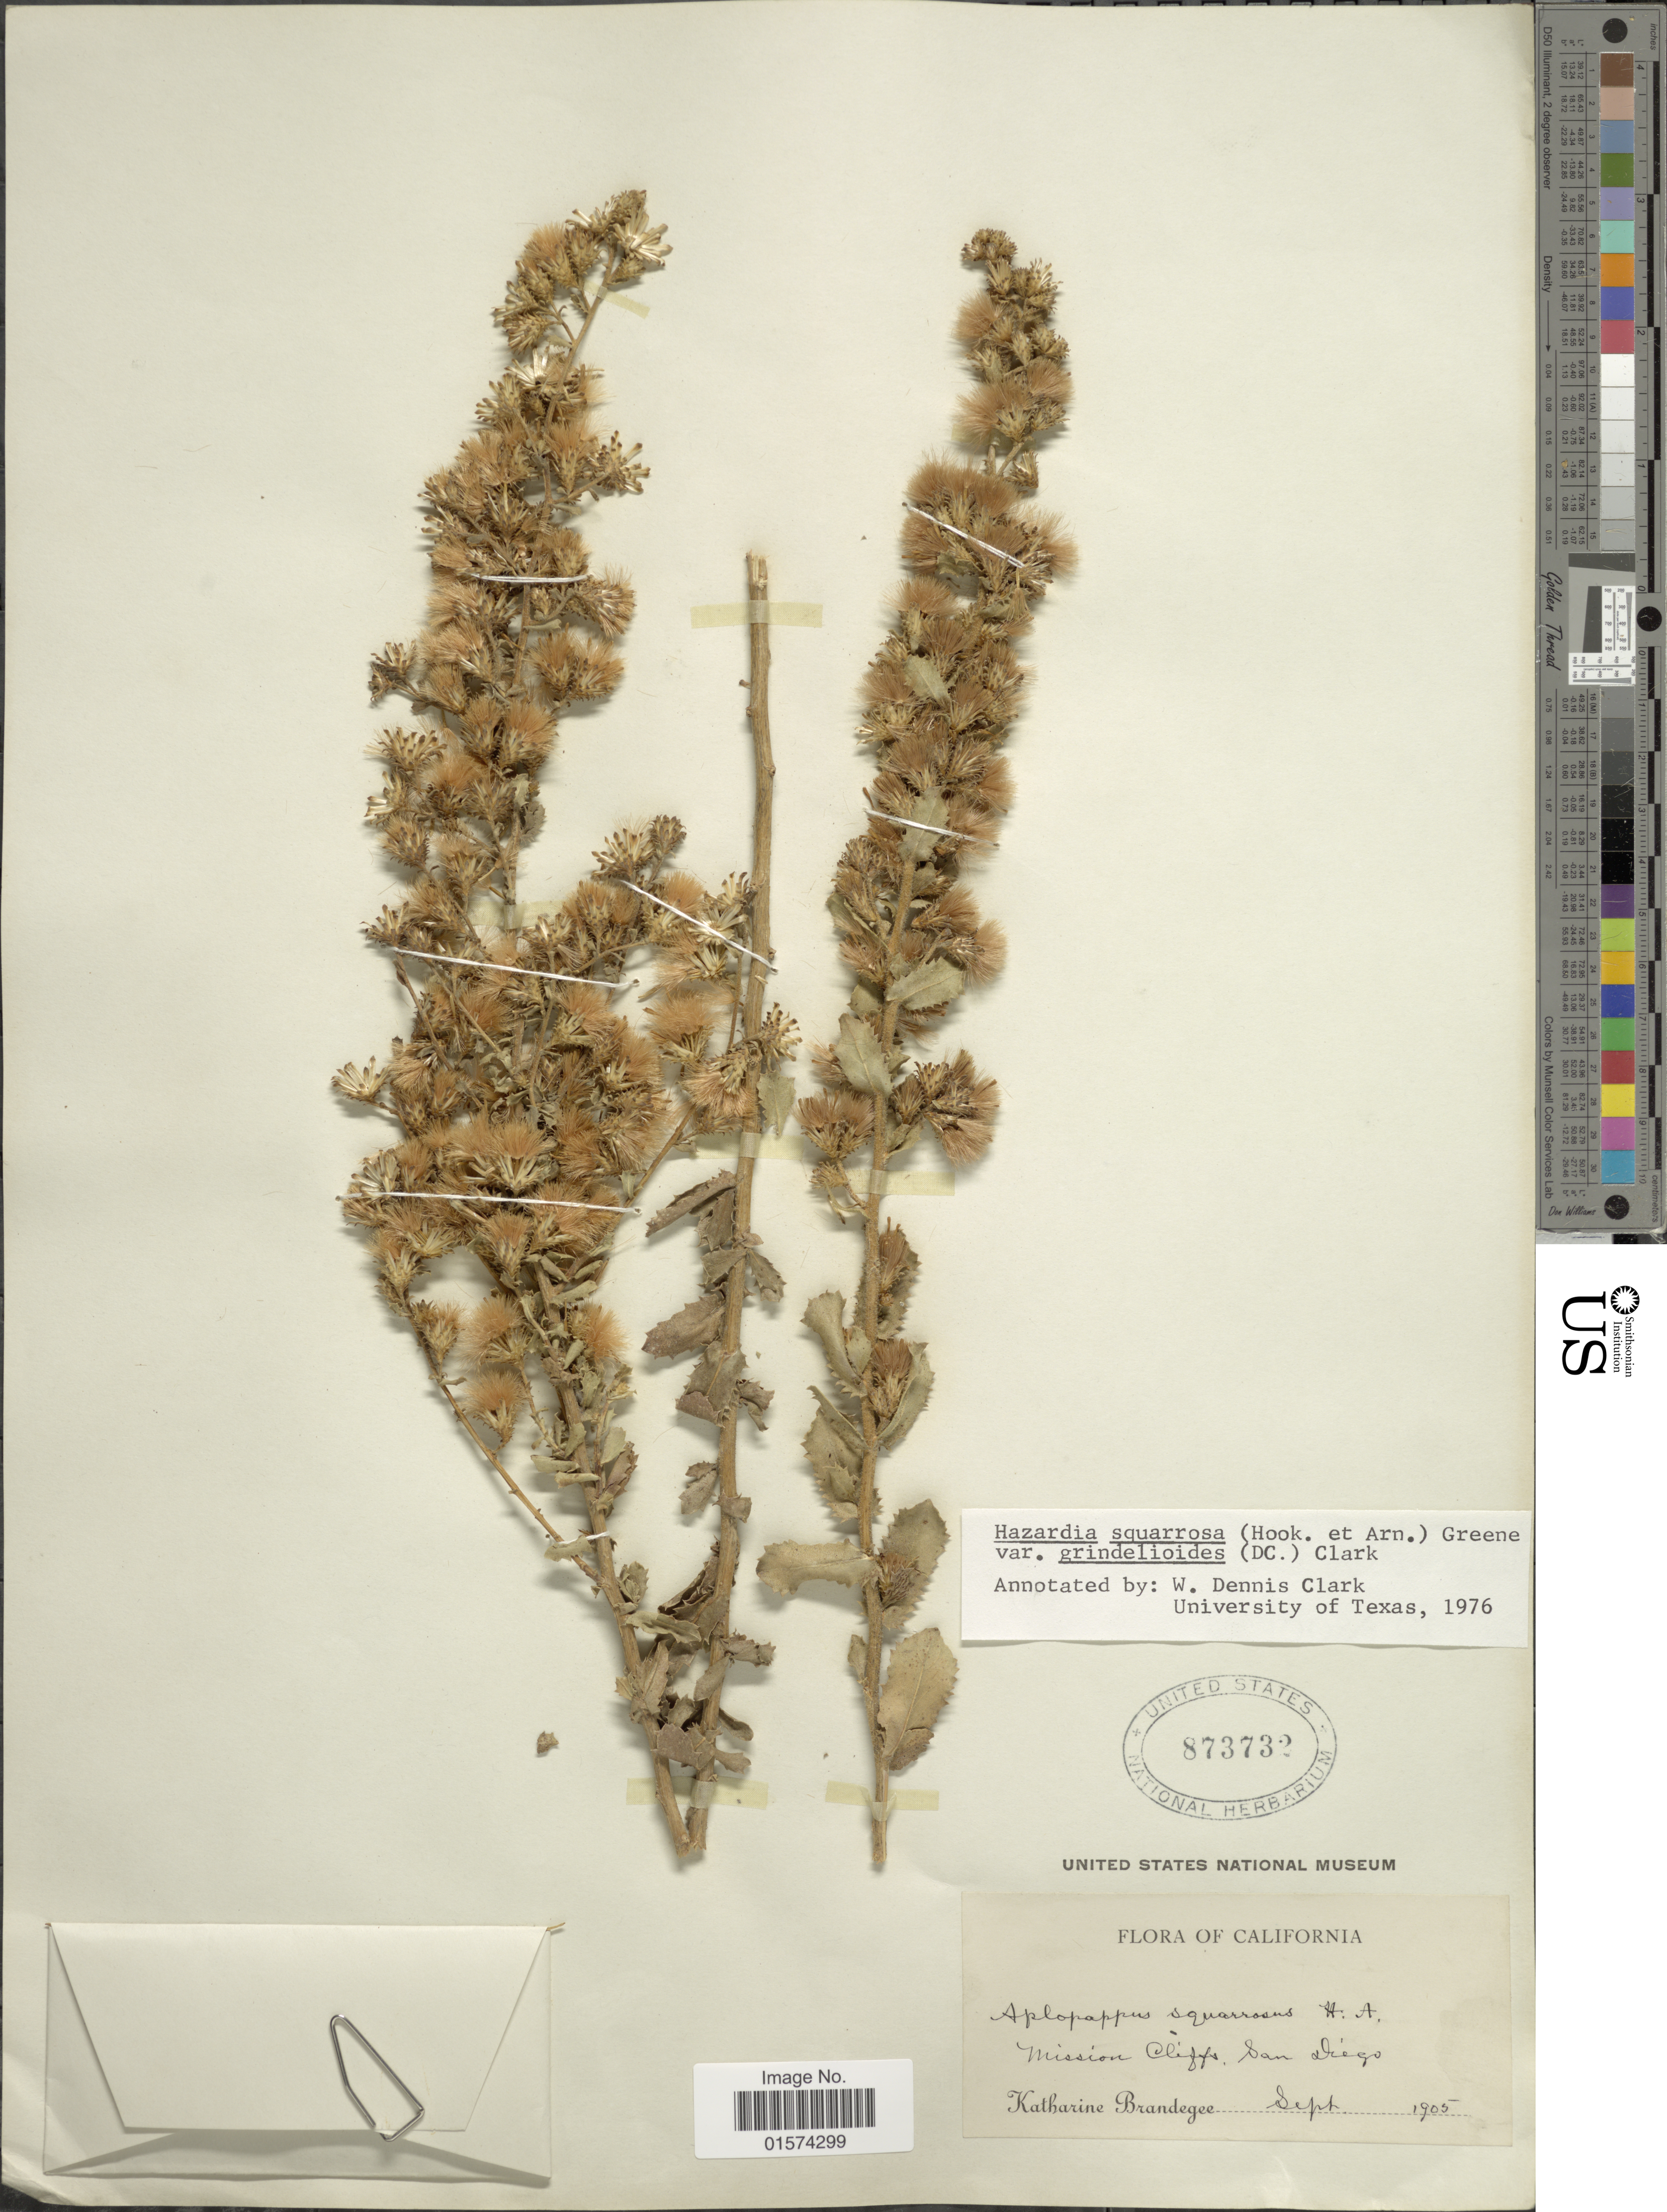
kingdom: Plantae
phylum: Tracheophyta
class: Magnoliopsida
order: Asterales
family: Asteraceae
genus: Hazardia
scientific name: Hazardia squarrosa var. grindelioides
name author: (DC.) W.D. Clark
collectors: M. K. Brandegee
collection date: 1905-09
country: United States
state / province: California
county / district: San Diego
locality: Mission Cliffs, San Diego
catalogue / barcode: US 873732